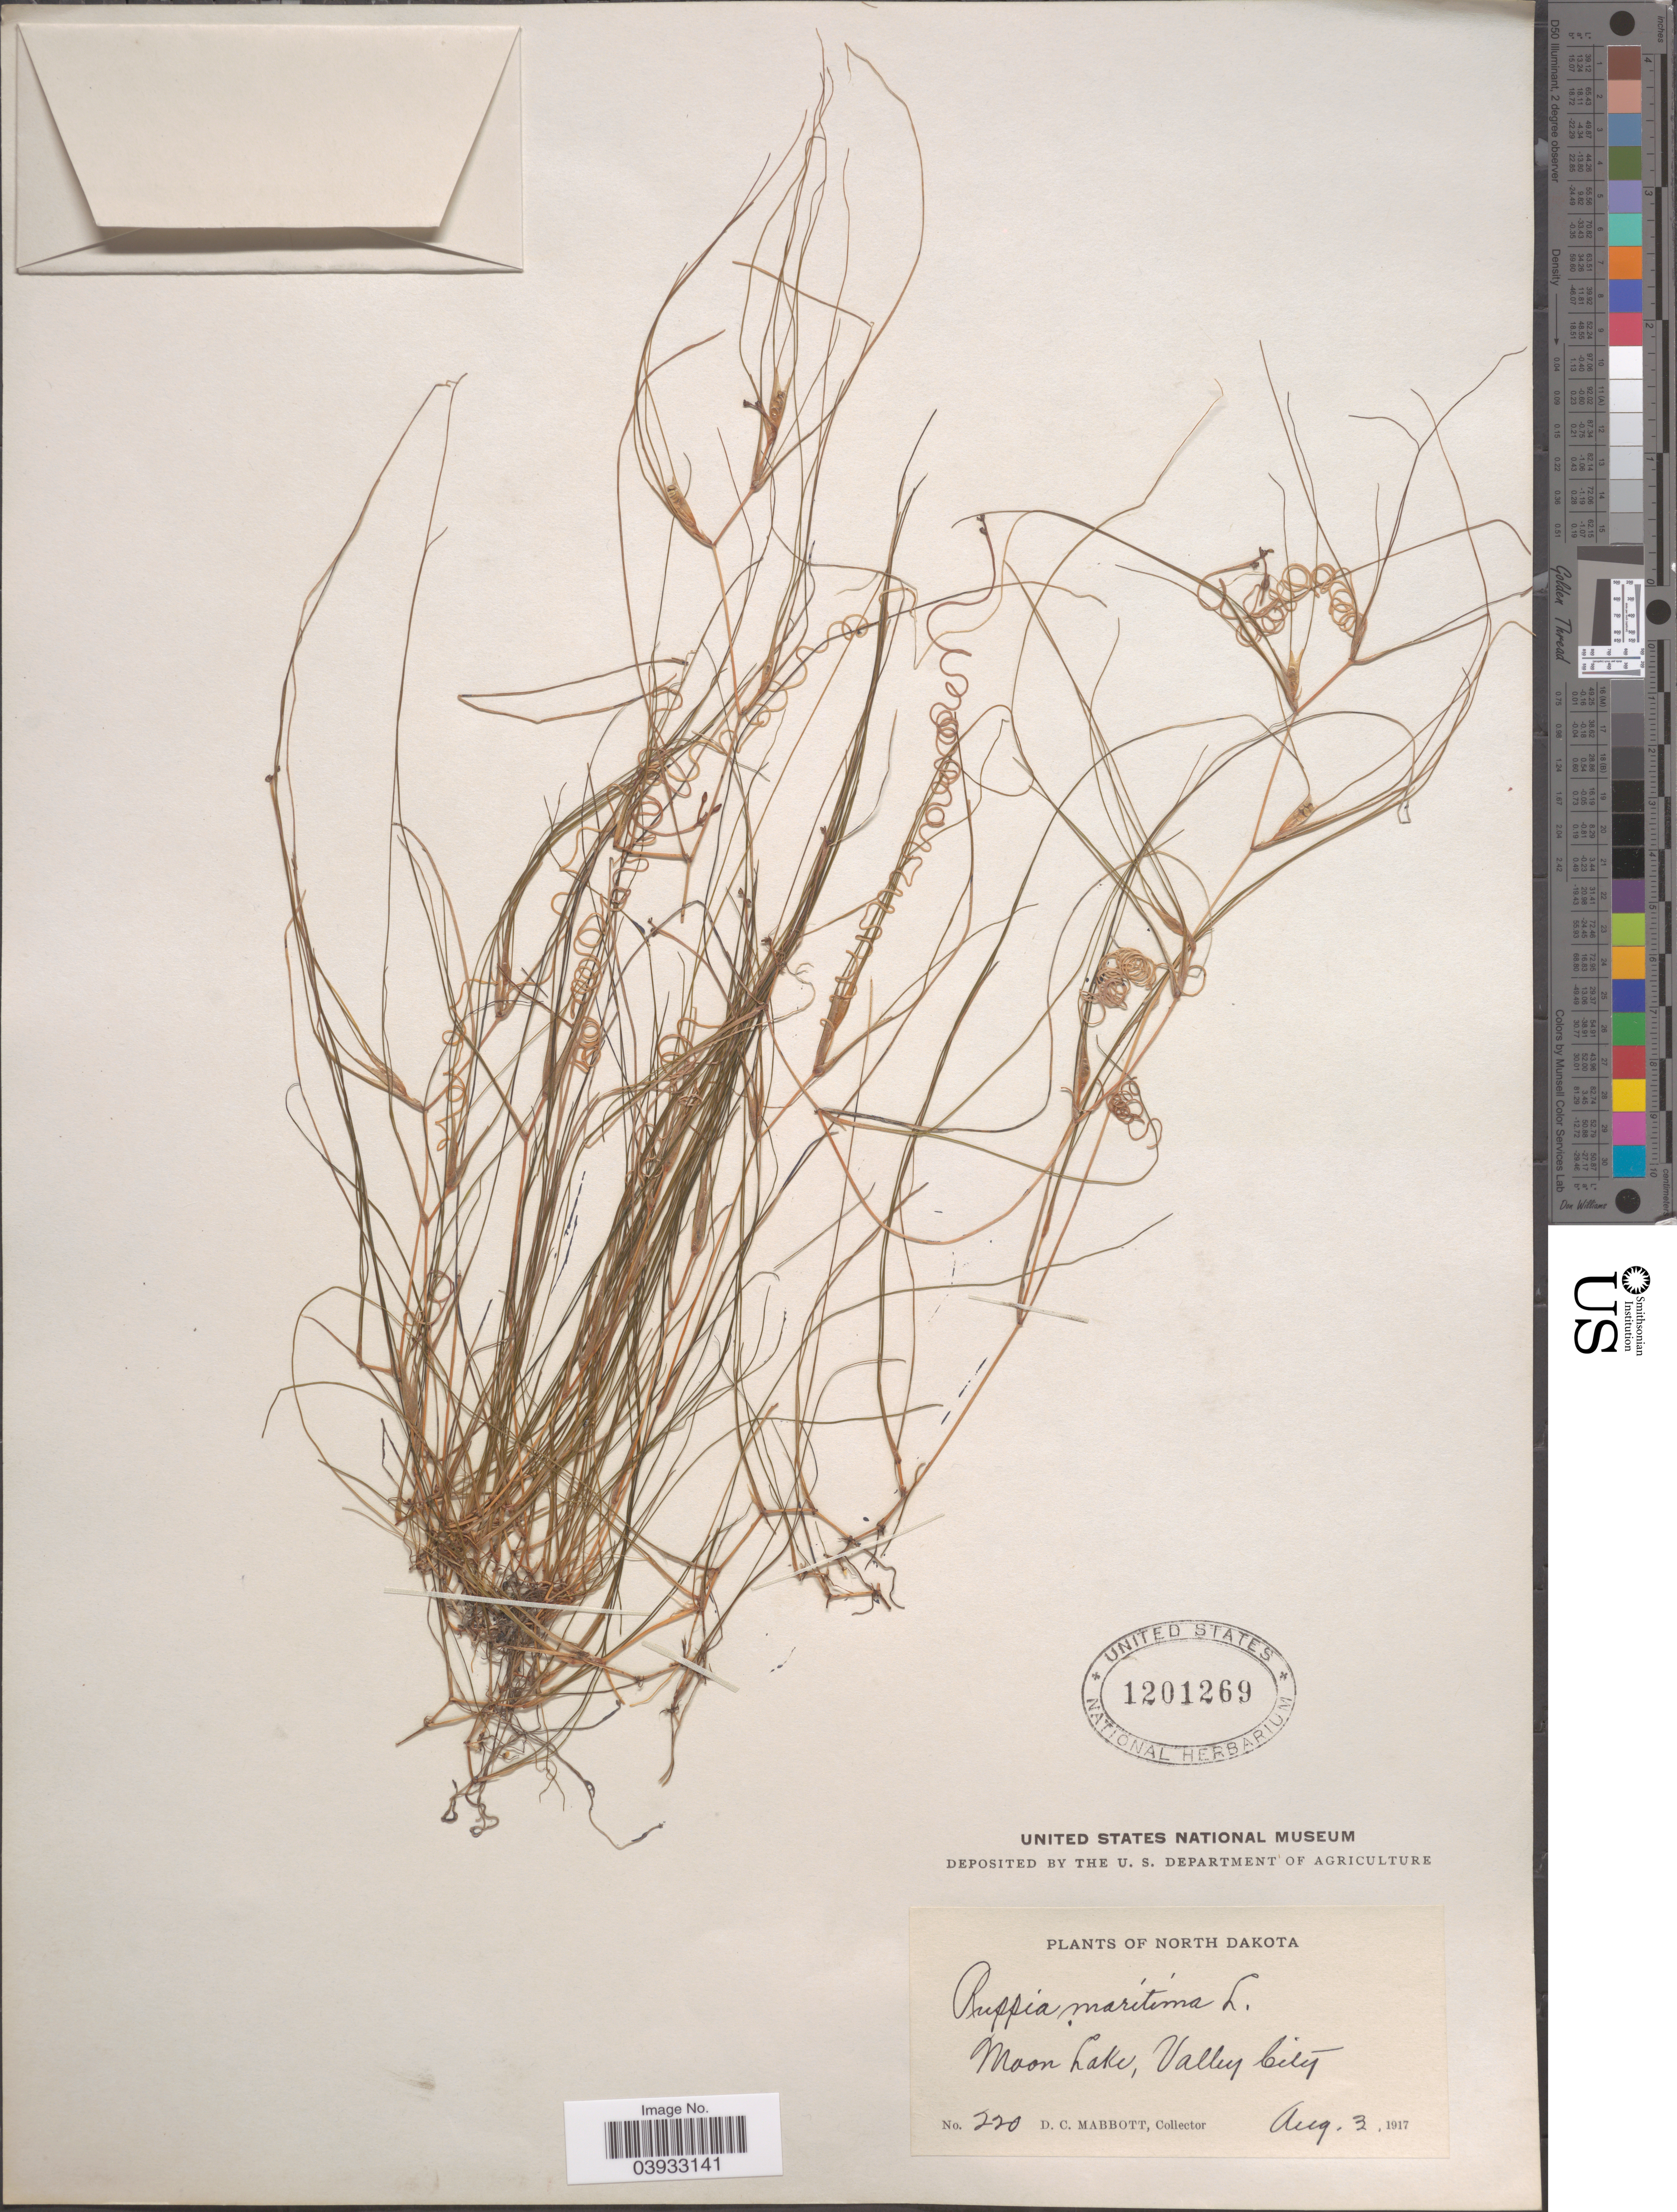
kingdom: Plantae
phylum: Tracheophyta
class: Liliopsida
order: Alismatales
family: Ruppiaceae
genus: Ruppia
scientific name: Ruppia maritima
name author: L.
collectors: D. Mabbott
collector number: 220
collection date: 1917-08-03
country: United States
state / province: North Dakota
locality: Moon Lake, Valley City.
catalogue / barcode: US 1201269